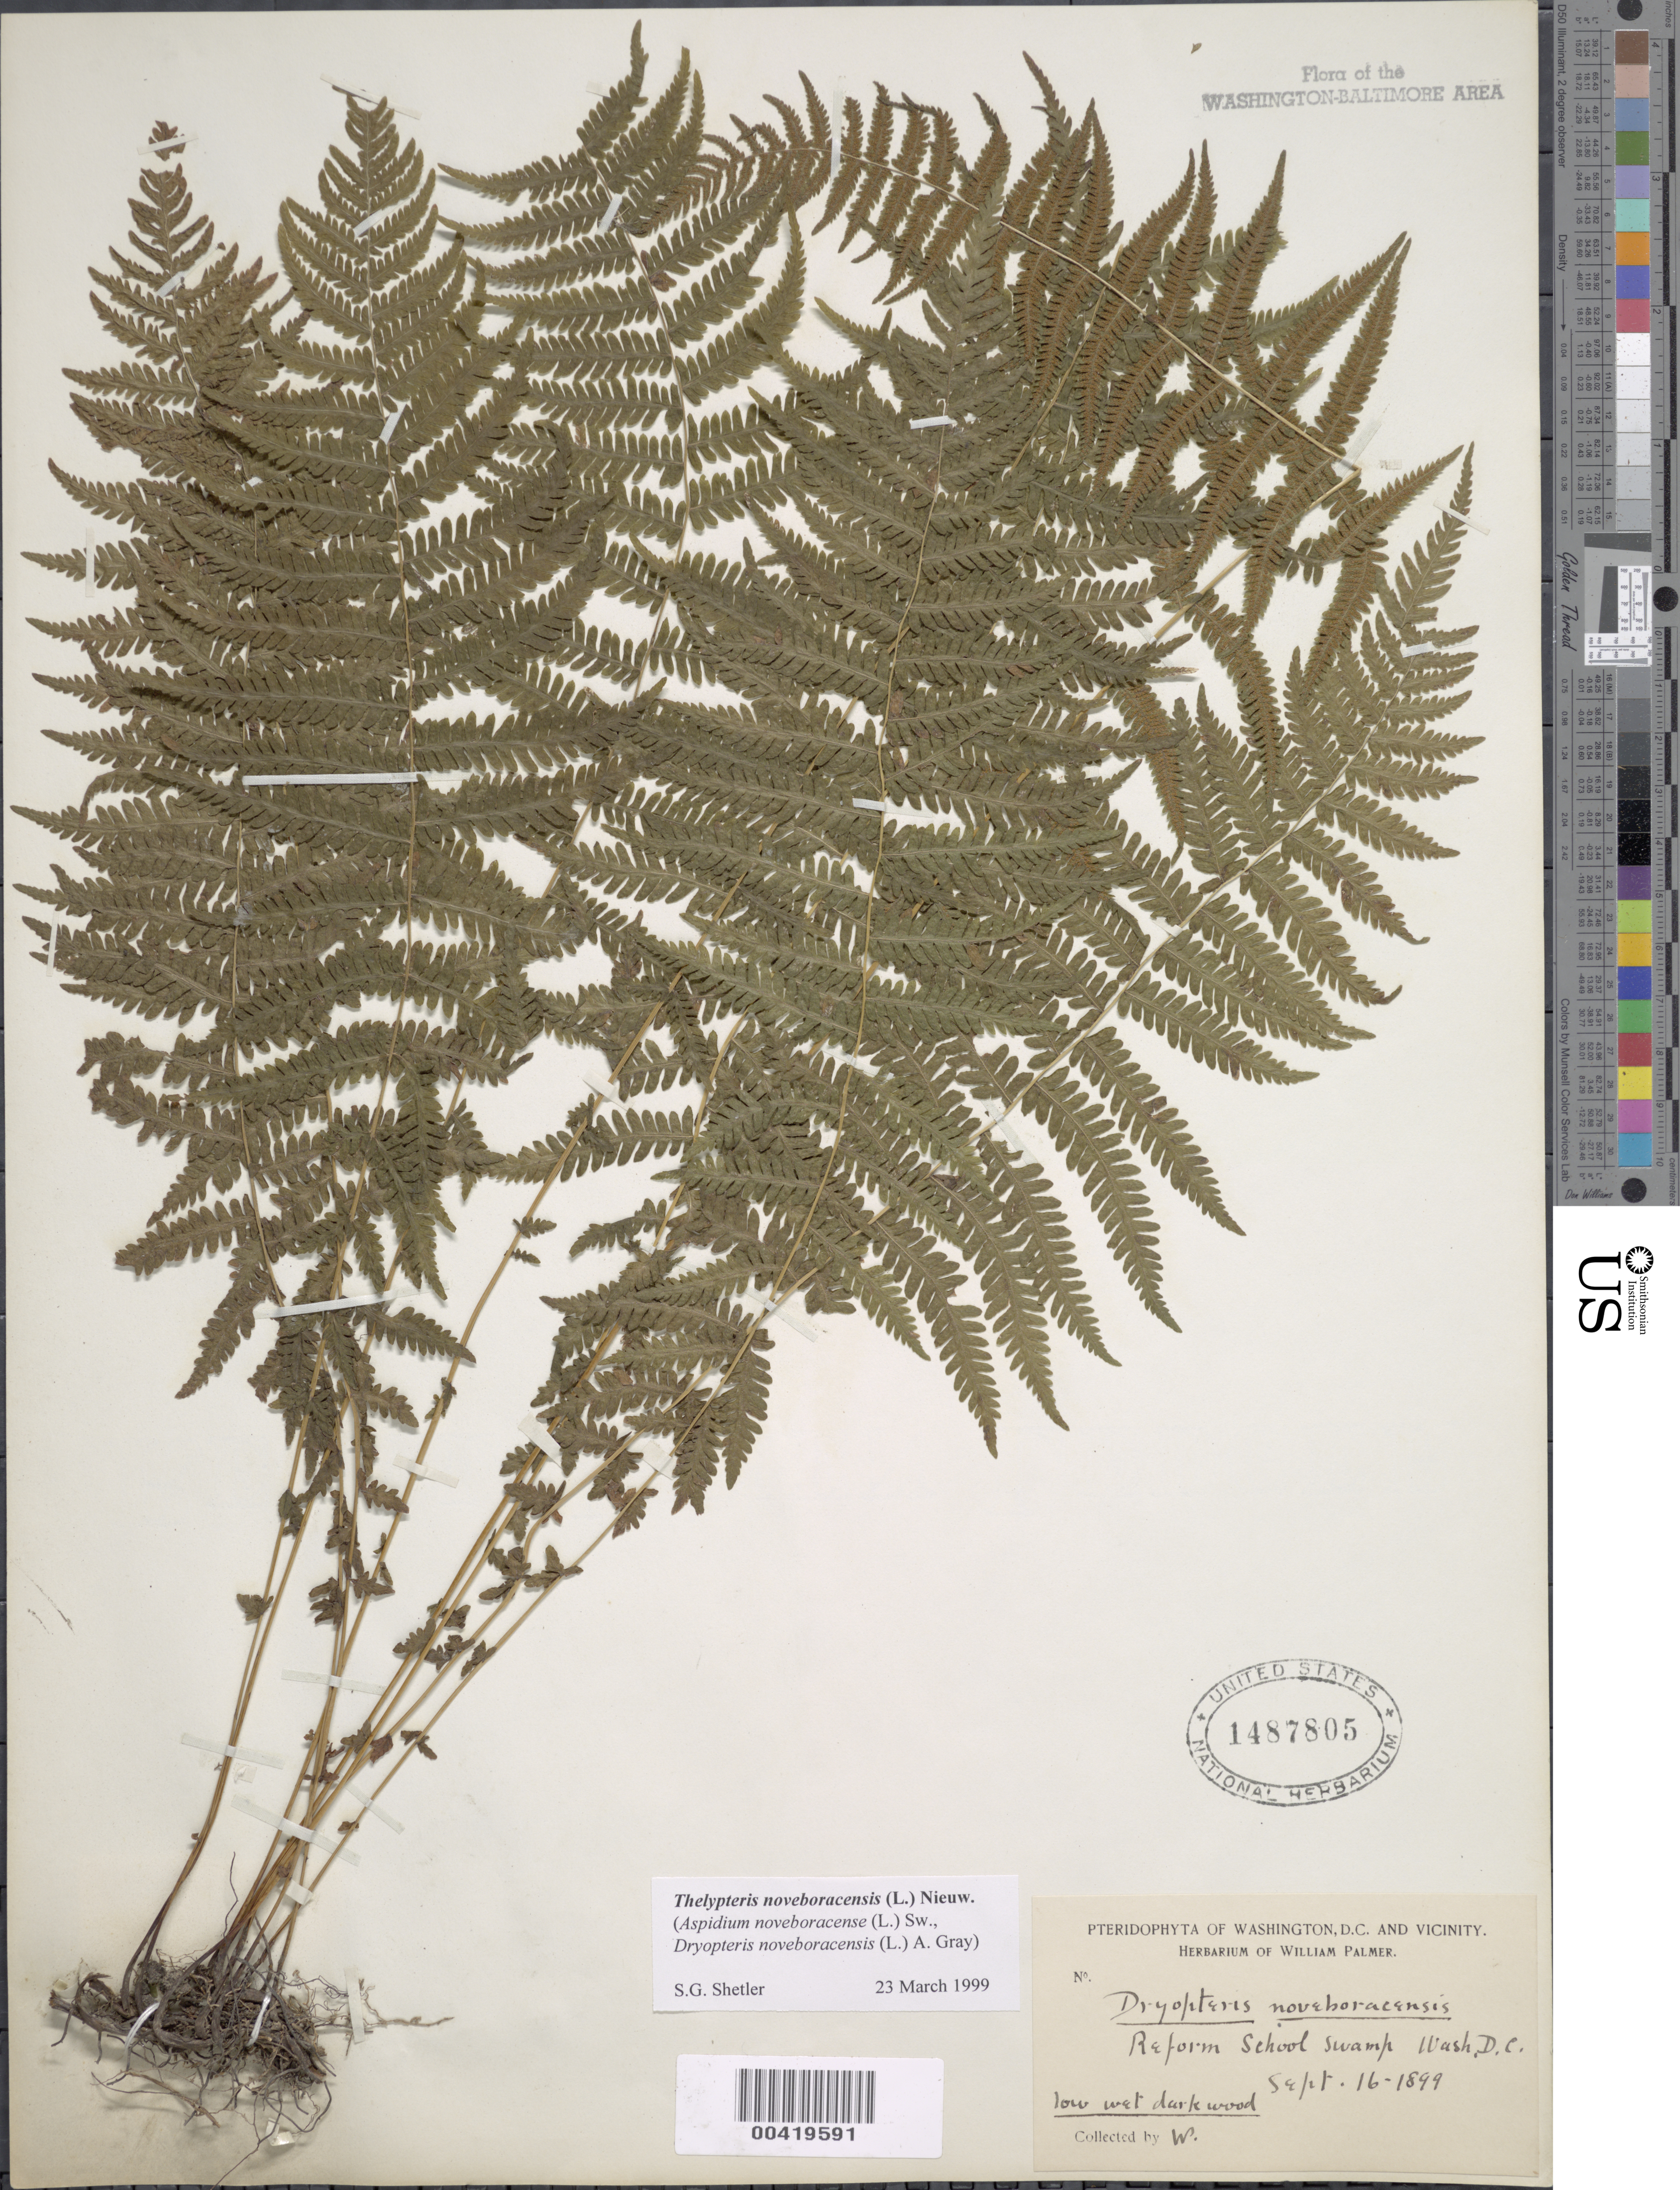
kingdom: Plantae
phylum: Tracheophyta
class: Polypodiopsida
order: Polypodiales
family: Thelypteridaceae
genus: Parathelypteris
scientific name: Parathelypteris noveboracensis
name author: (L.) Ching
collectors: W. Palmer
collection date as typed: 16 Sep 1899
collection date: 1899-09-16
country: United States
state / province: District of Columbia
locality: Reform School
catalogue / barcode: US 1487805